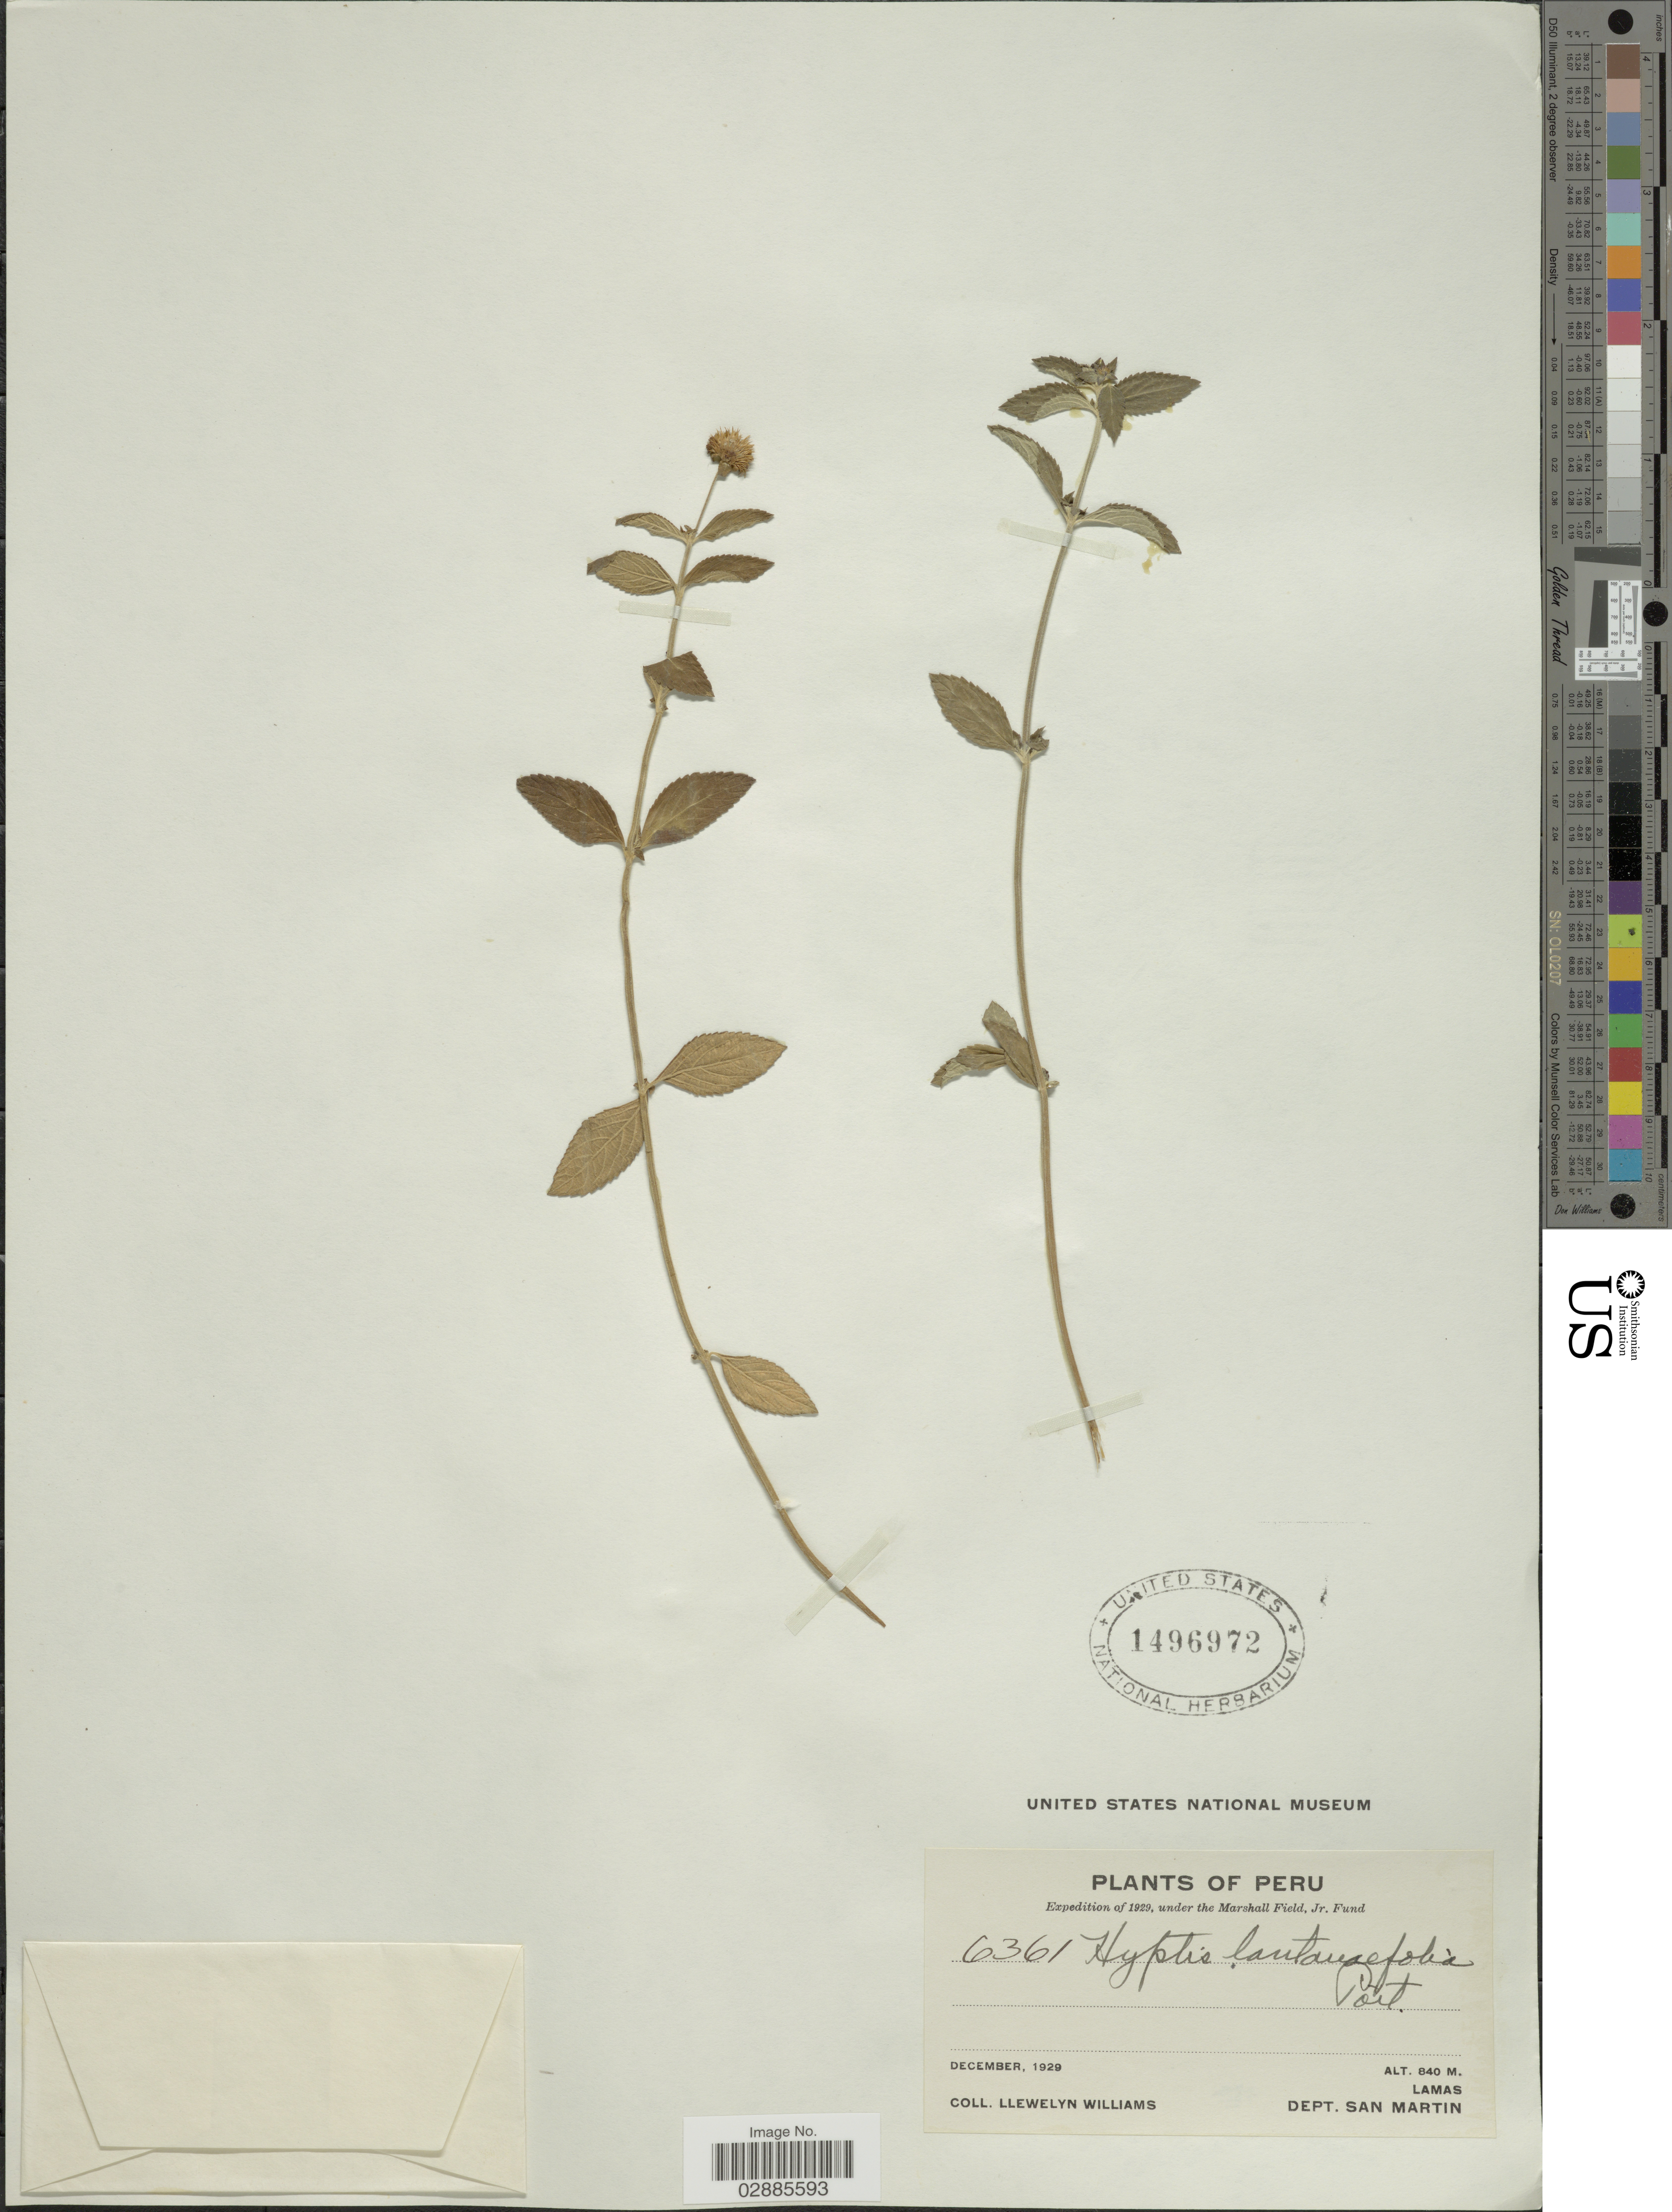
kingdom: Plantae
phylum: Tracheophyta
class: Magnoliopsida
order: Lamiales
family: Lamiaceae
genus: Hyptis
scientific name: Hyptis lantanifolia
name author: Poit.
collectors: Ll. Williams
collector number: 6361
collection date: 1929-12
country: Peru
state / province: San Martín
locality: Lamas, Dept. San Martin.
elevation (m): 840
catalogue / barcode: US 1496972